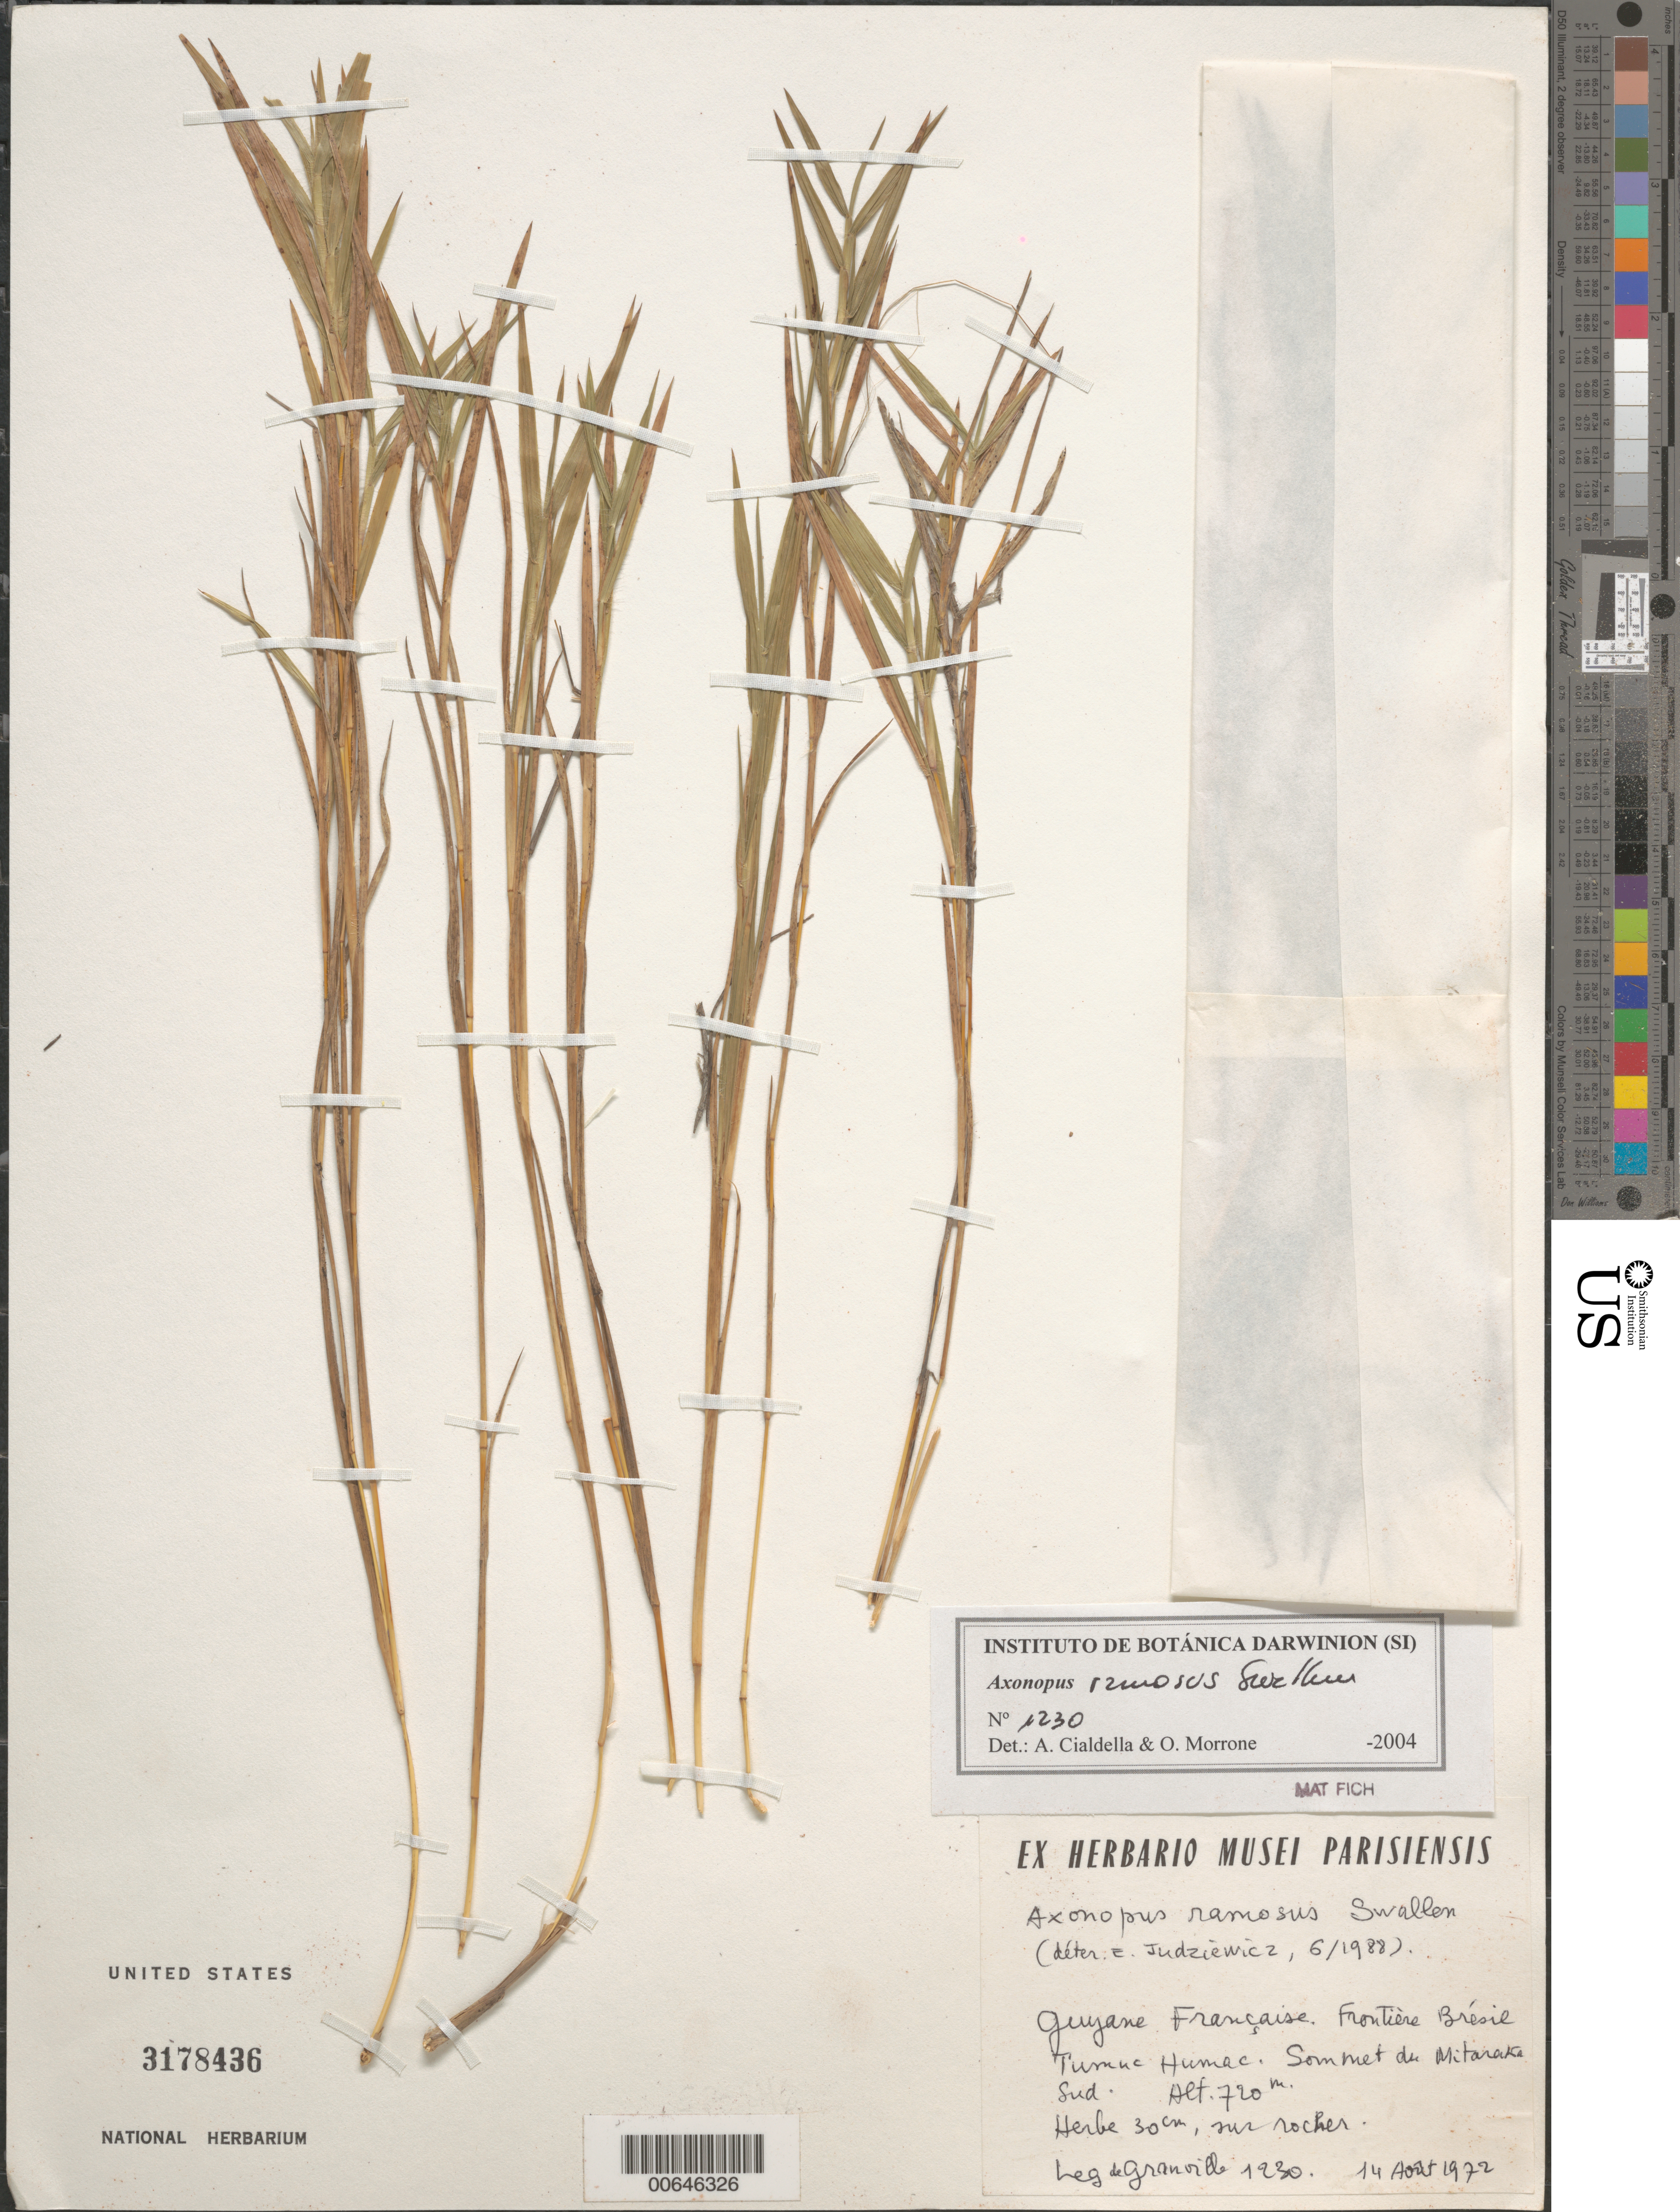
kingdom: Plantae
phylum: Tracheophyta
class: Liliopsida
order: Poales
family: Poaceae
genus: Axonopus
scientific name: Axonopus ramosus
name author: Swallen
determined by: Judziewicz, E. J.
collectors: J.-J. de Granville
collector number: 1230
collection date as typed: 14-Aug-72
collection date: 1972-08-14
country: French Guiana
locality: Tumuc-Humac, Frontiere Brazil, sommet du Mitaraka Sud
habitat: Zone superiore de la savane roche. Environs poussant sur le rocher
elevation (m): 720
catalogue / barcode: US 3178436